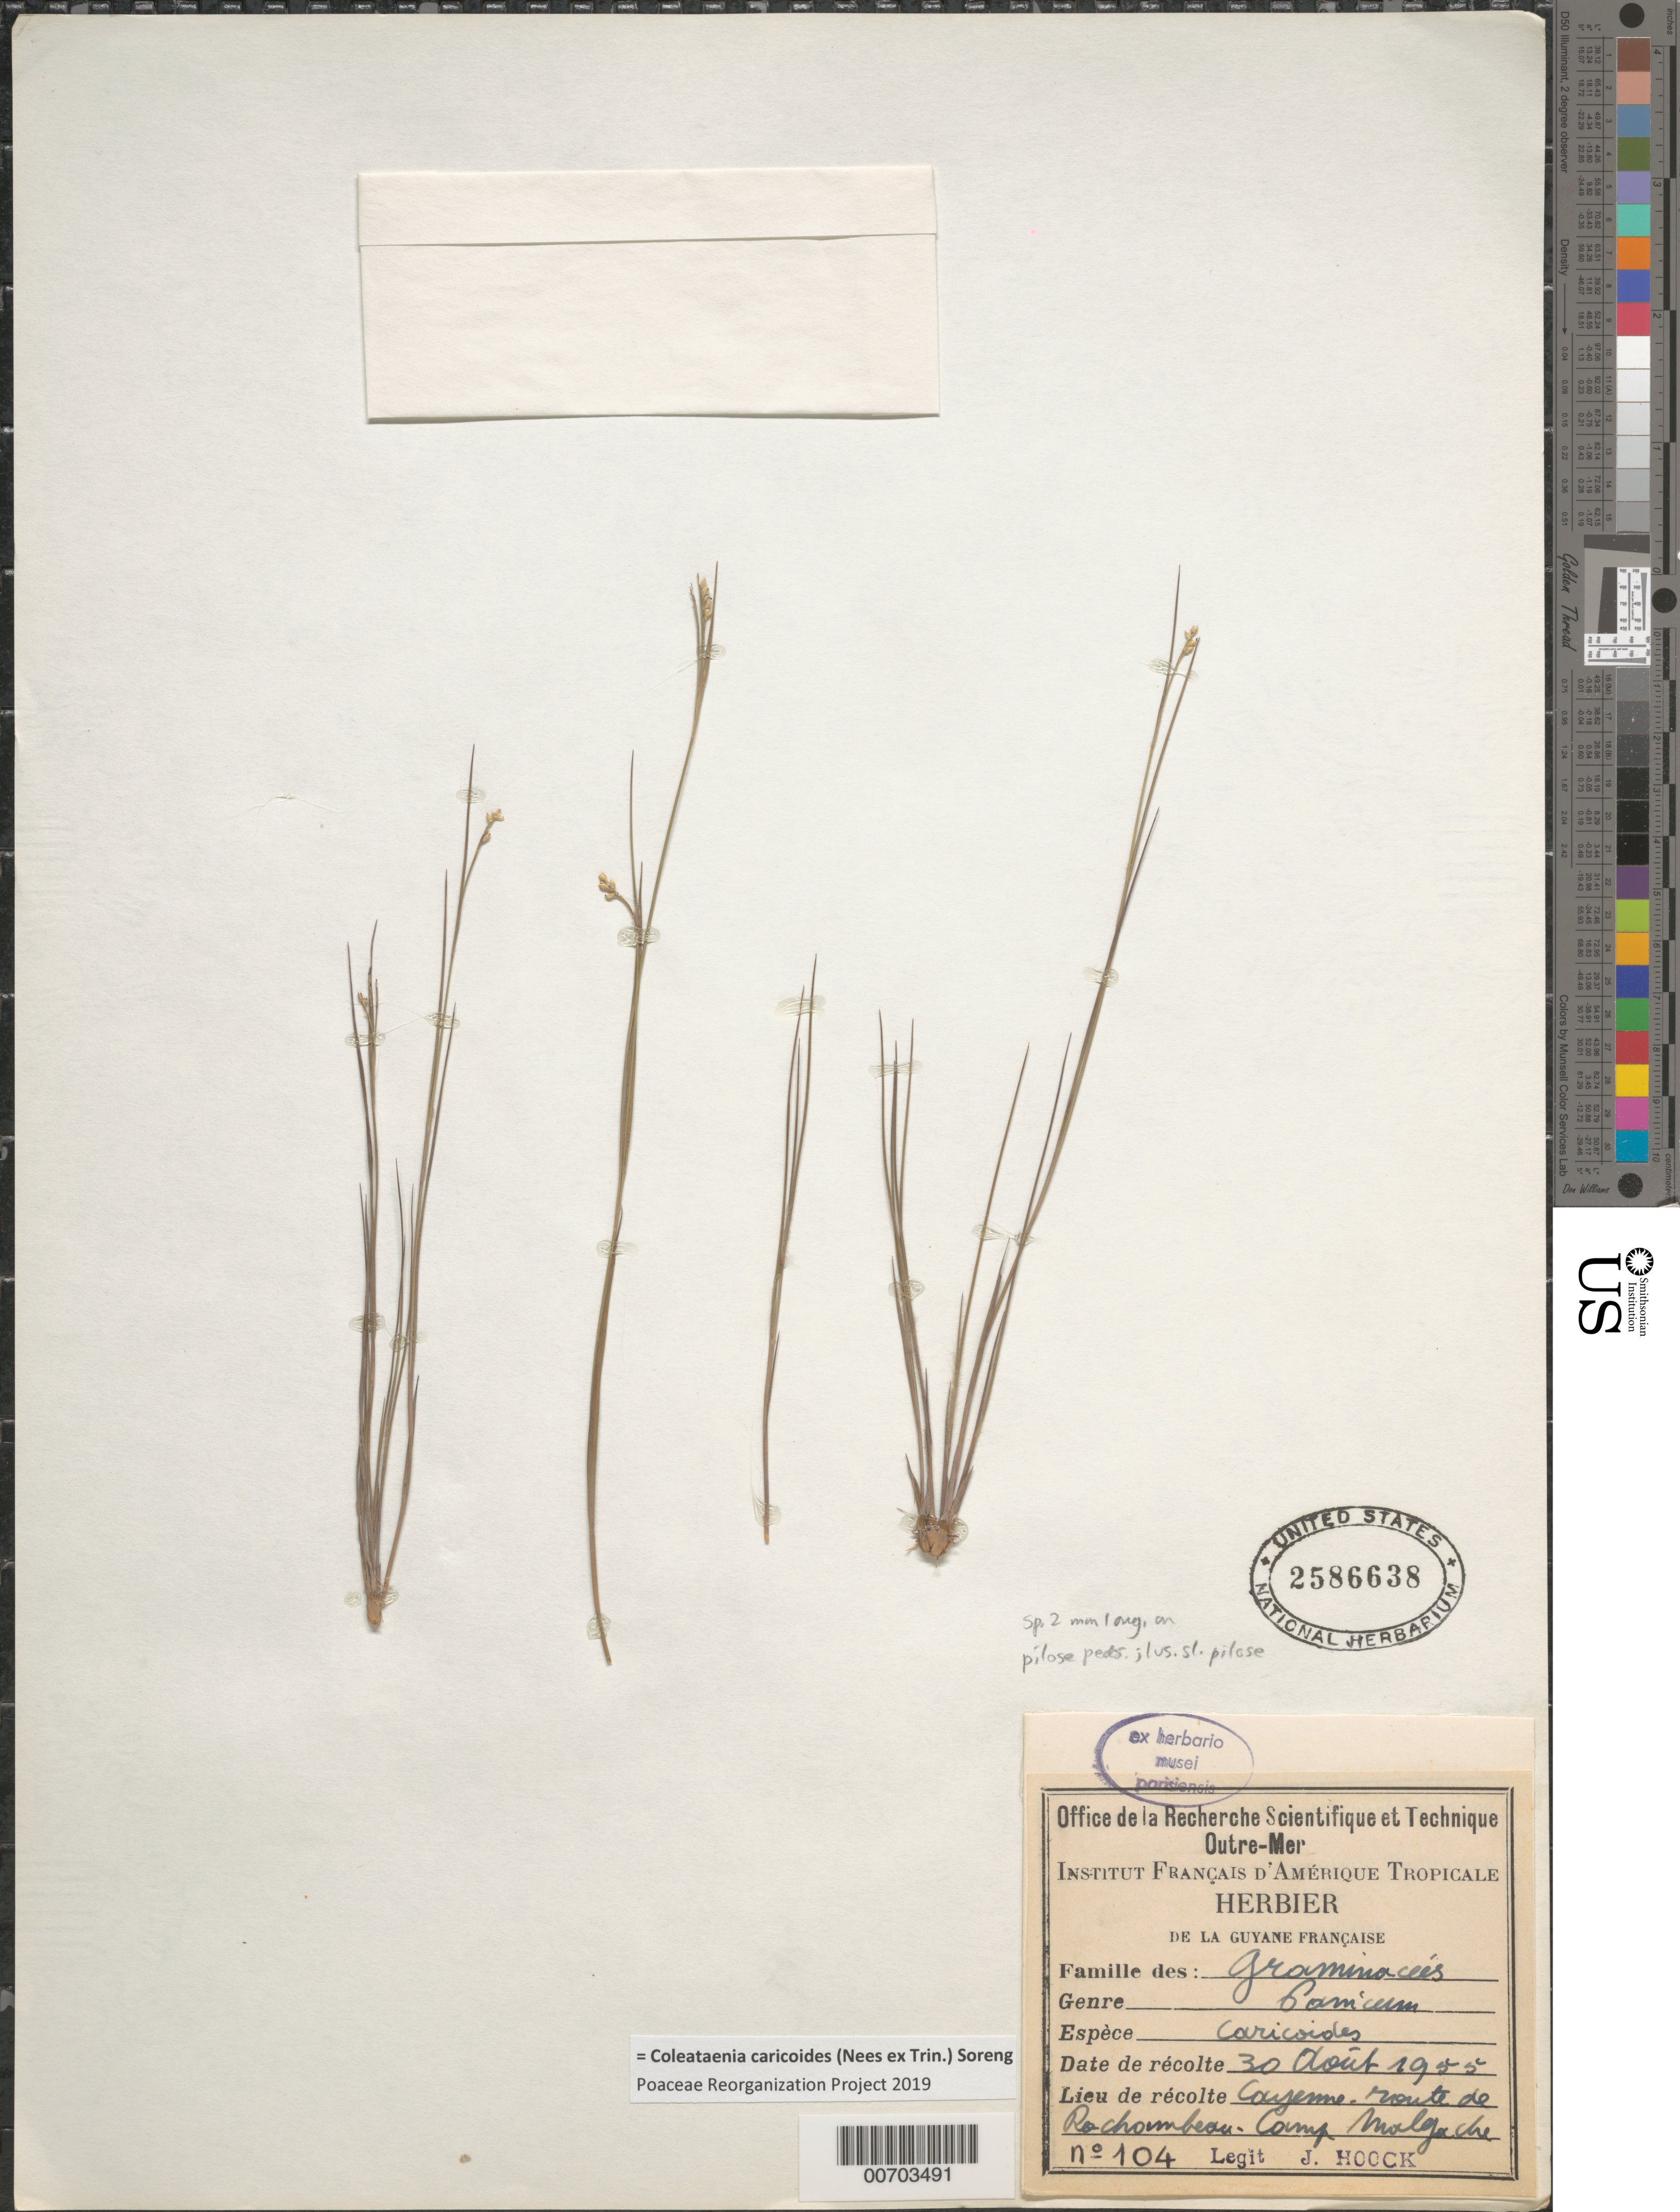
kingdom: Plantae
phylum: Tracheophyta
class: Liliopsida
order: Poales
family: Poaceae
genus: Panicum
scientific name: Panicum caricoides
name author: Nees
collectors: J. Hoock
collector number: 104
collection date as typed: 30-Aug-55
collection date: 1955-08-30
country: French Guiana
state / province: Cayenne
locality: Cayenne, Route de Rochambeau, Camp Malgache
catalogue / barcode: US 2586638